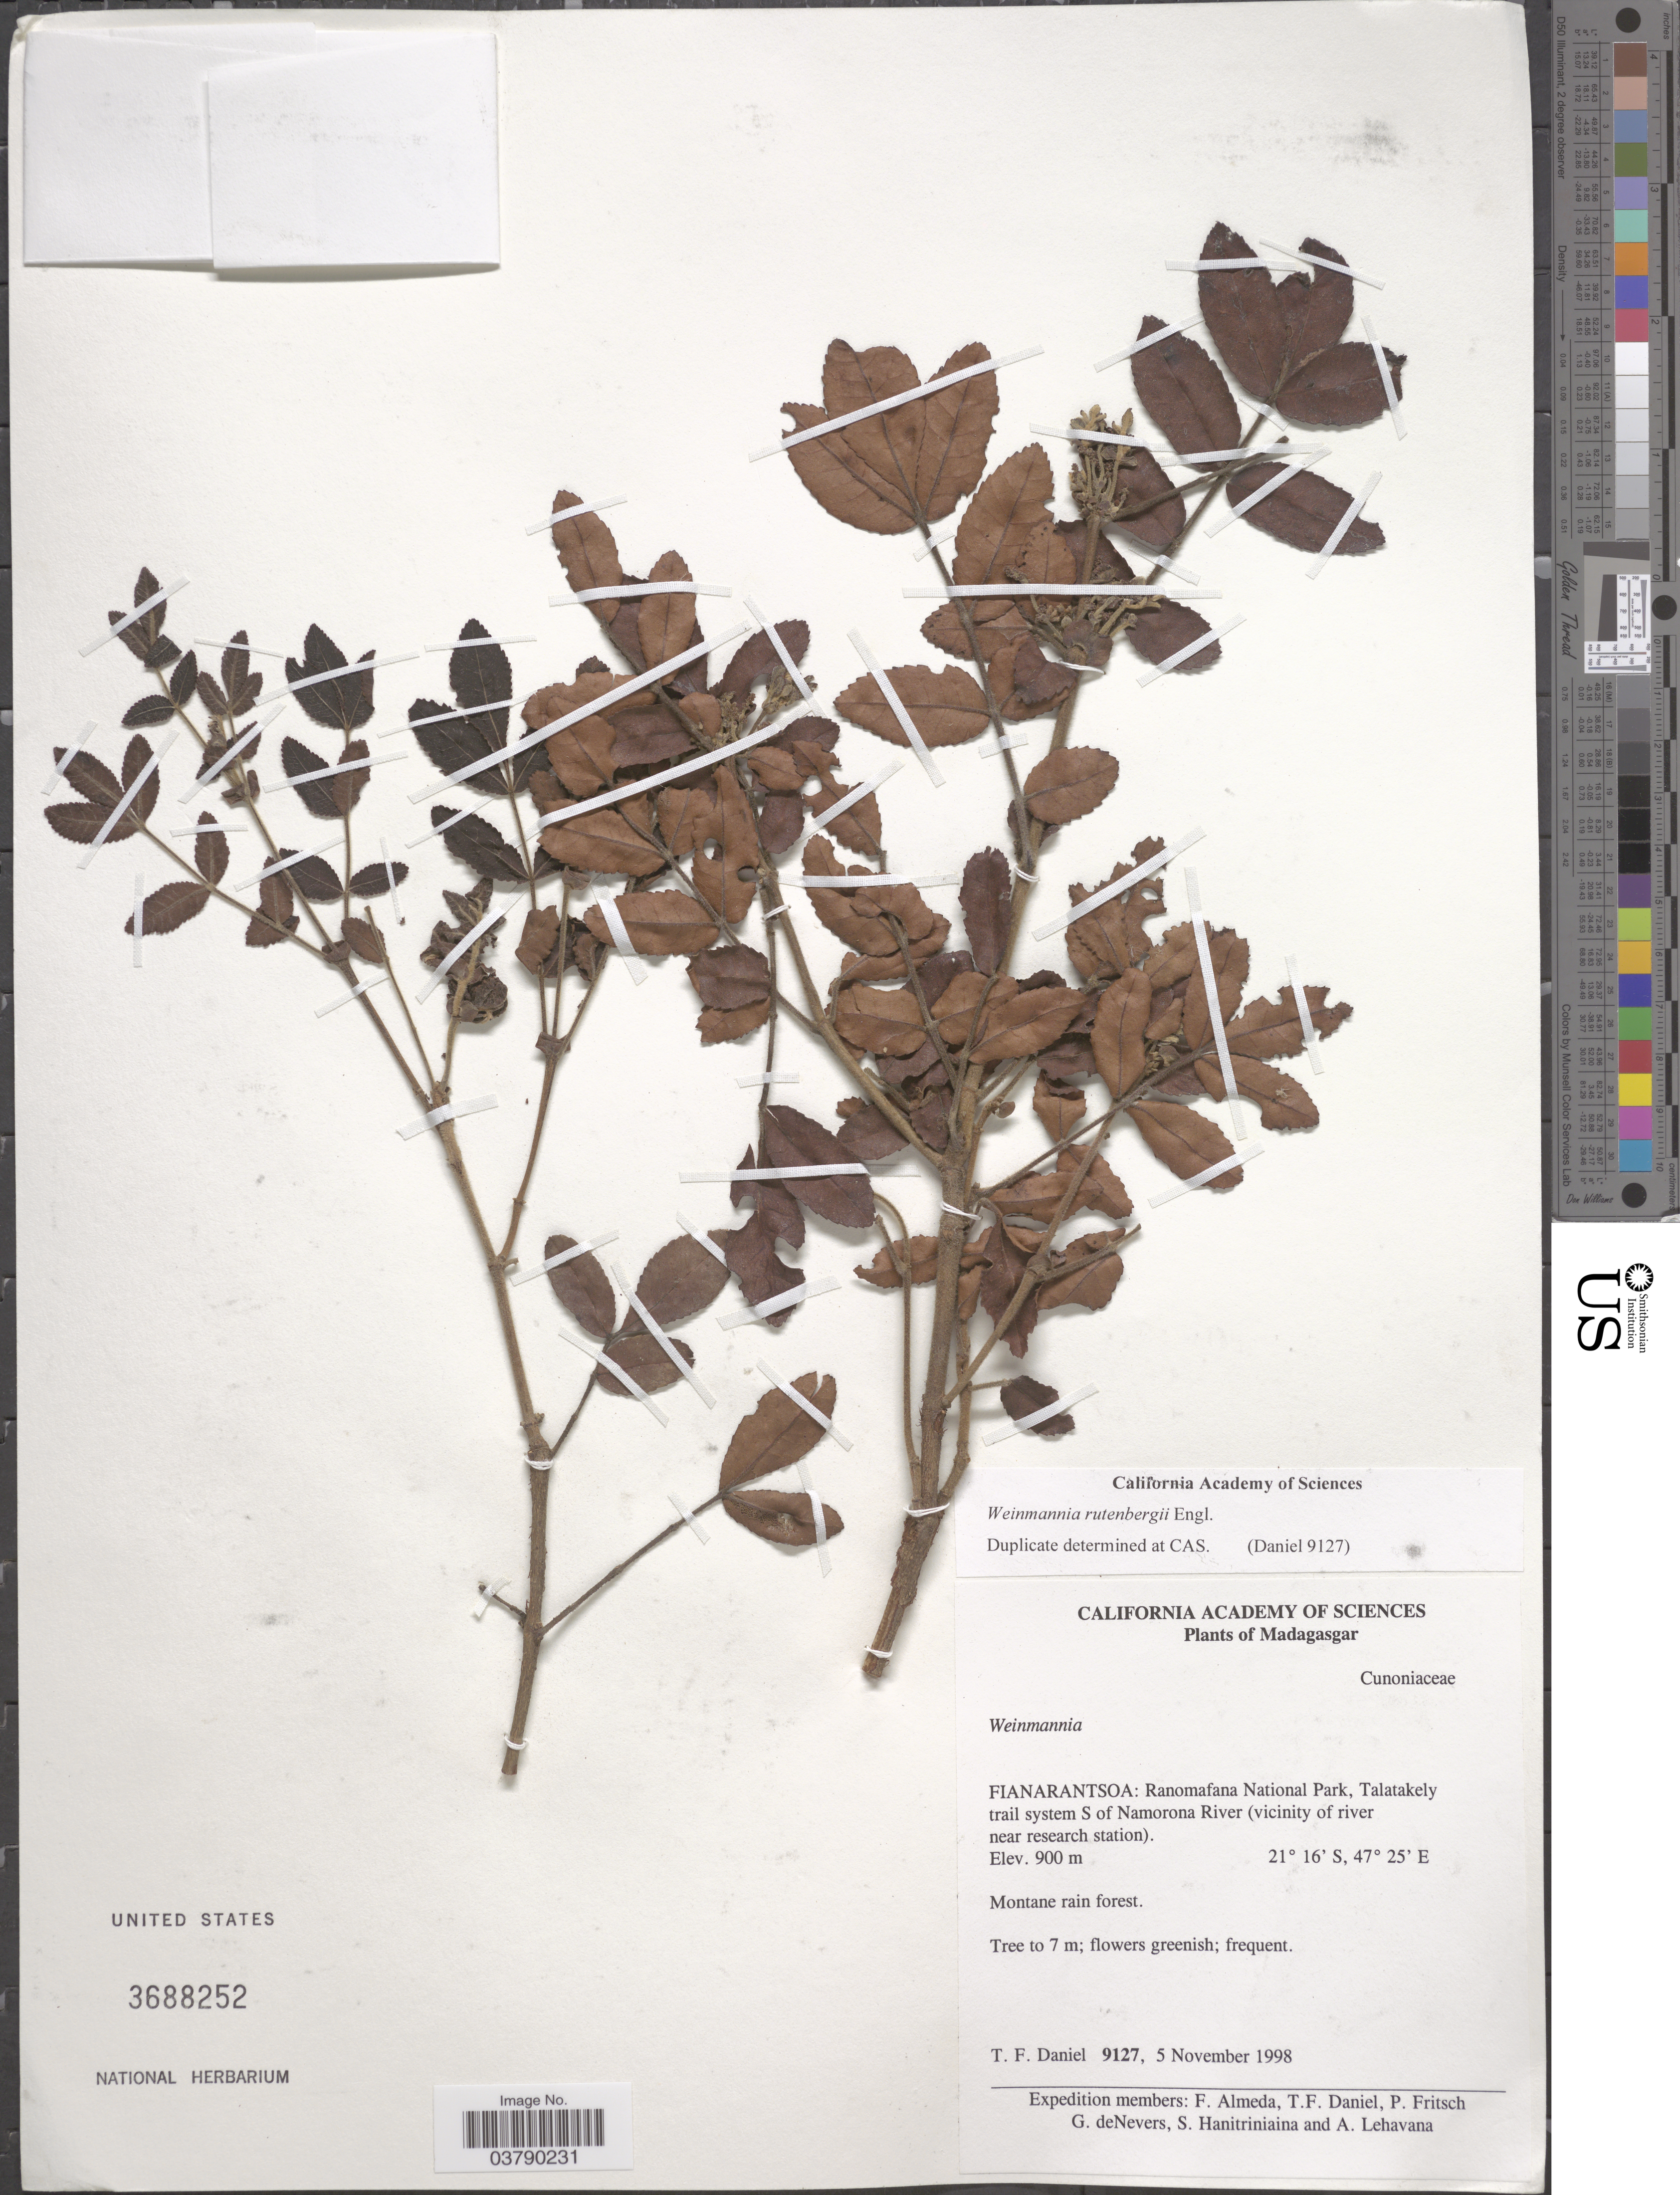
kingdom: Plantae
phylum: Tracheophyta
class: Magnoliopsida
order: Oxalidales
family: Cunoniaceae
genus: Pterophylla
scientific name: Pterophylla rutenbergii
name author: (Engl.) J. Bradford & Z.S. Rogers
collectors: T. F. Daniel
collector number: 9127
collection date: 1998-11-05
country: Madagascar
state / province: Vatovavy Fitovinany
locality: Madagasgar. Ranomafana National Park, Talatakely trail system S of Namorona River (vicinity of river near research station).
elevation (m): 900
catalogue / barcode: US 3688252